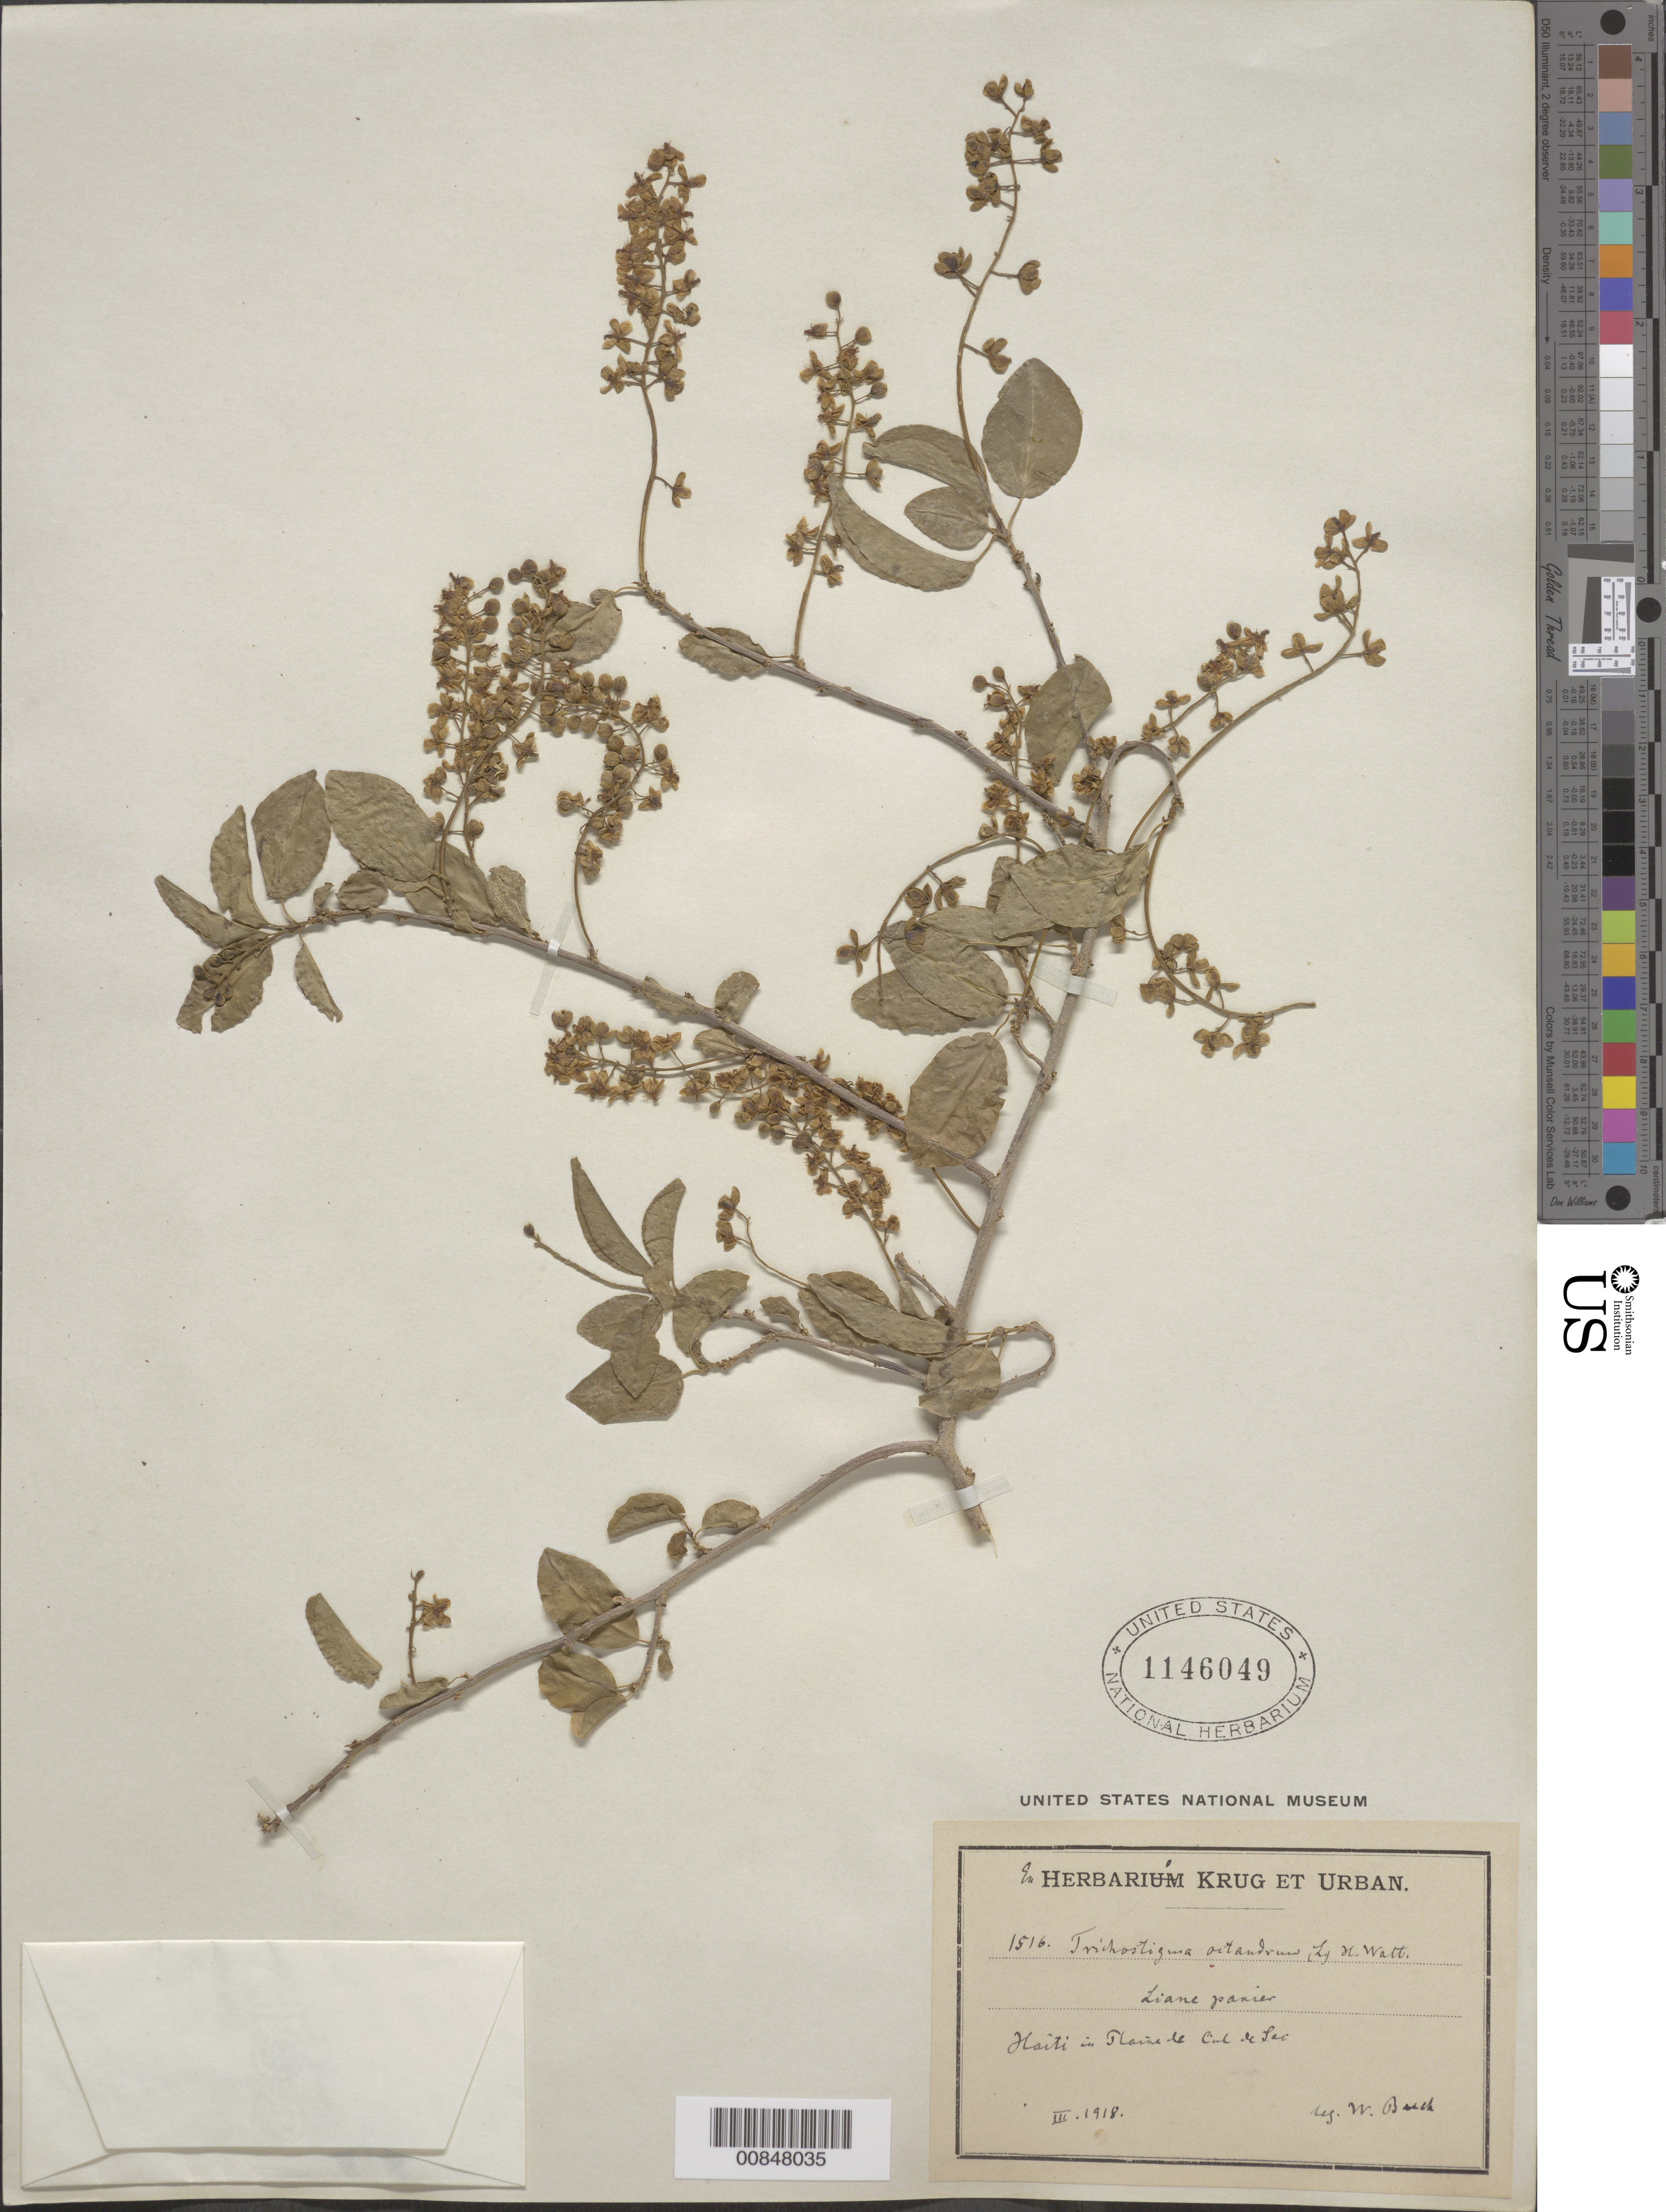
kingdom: Plantae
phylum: Tracheophyta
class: Magnoliopsida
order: Caryophyllales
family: Phytolaccaceae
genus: Trichostigma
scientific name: Trichostigma octandrum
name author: (L.) H. Walter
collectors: W. Buch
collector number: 1516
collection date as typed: Mar 1918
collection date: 1918-03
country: Haiti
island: Hispaniola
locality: Plaine Cul de Sac.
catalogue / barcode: US 1146049